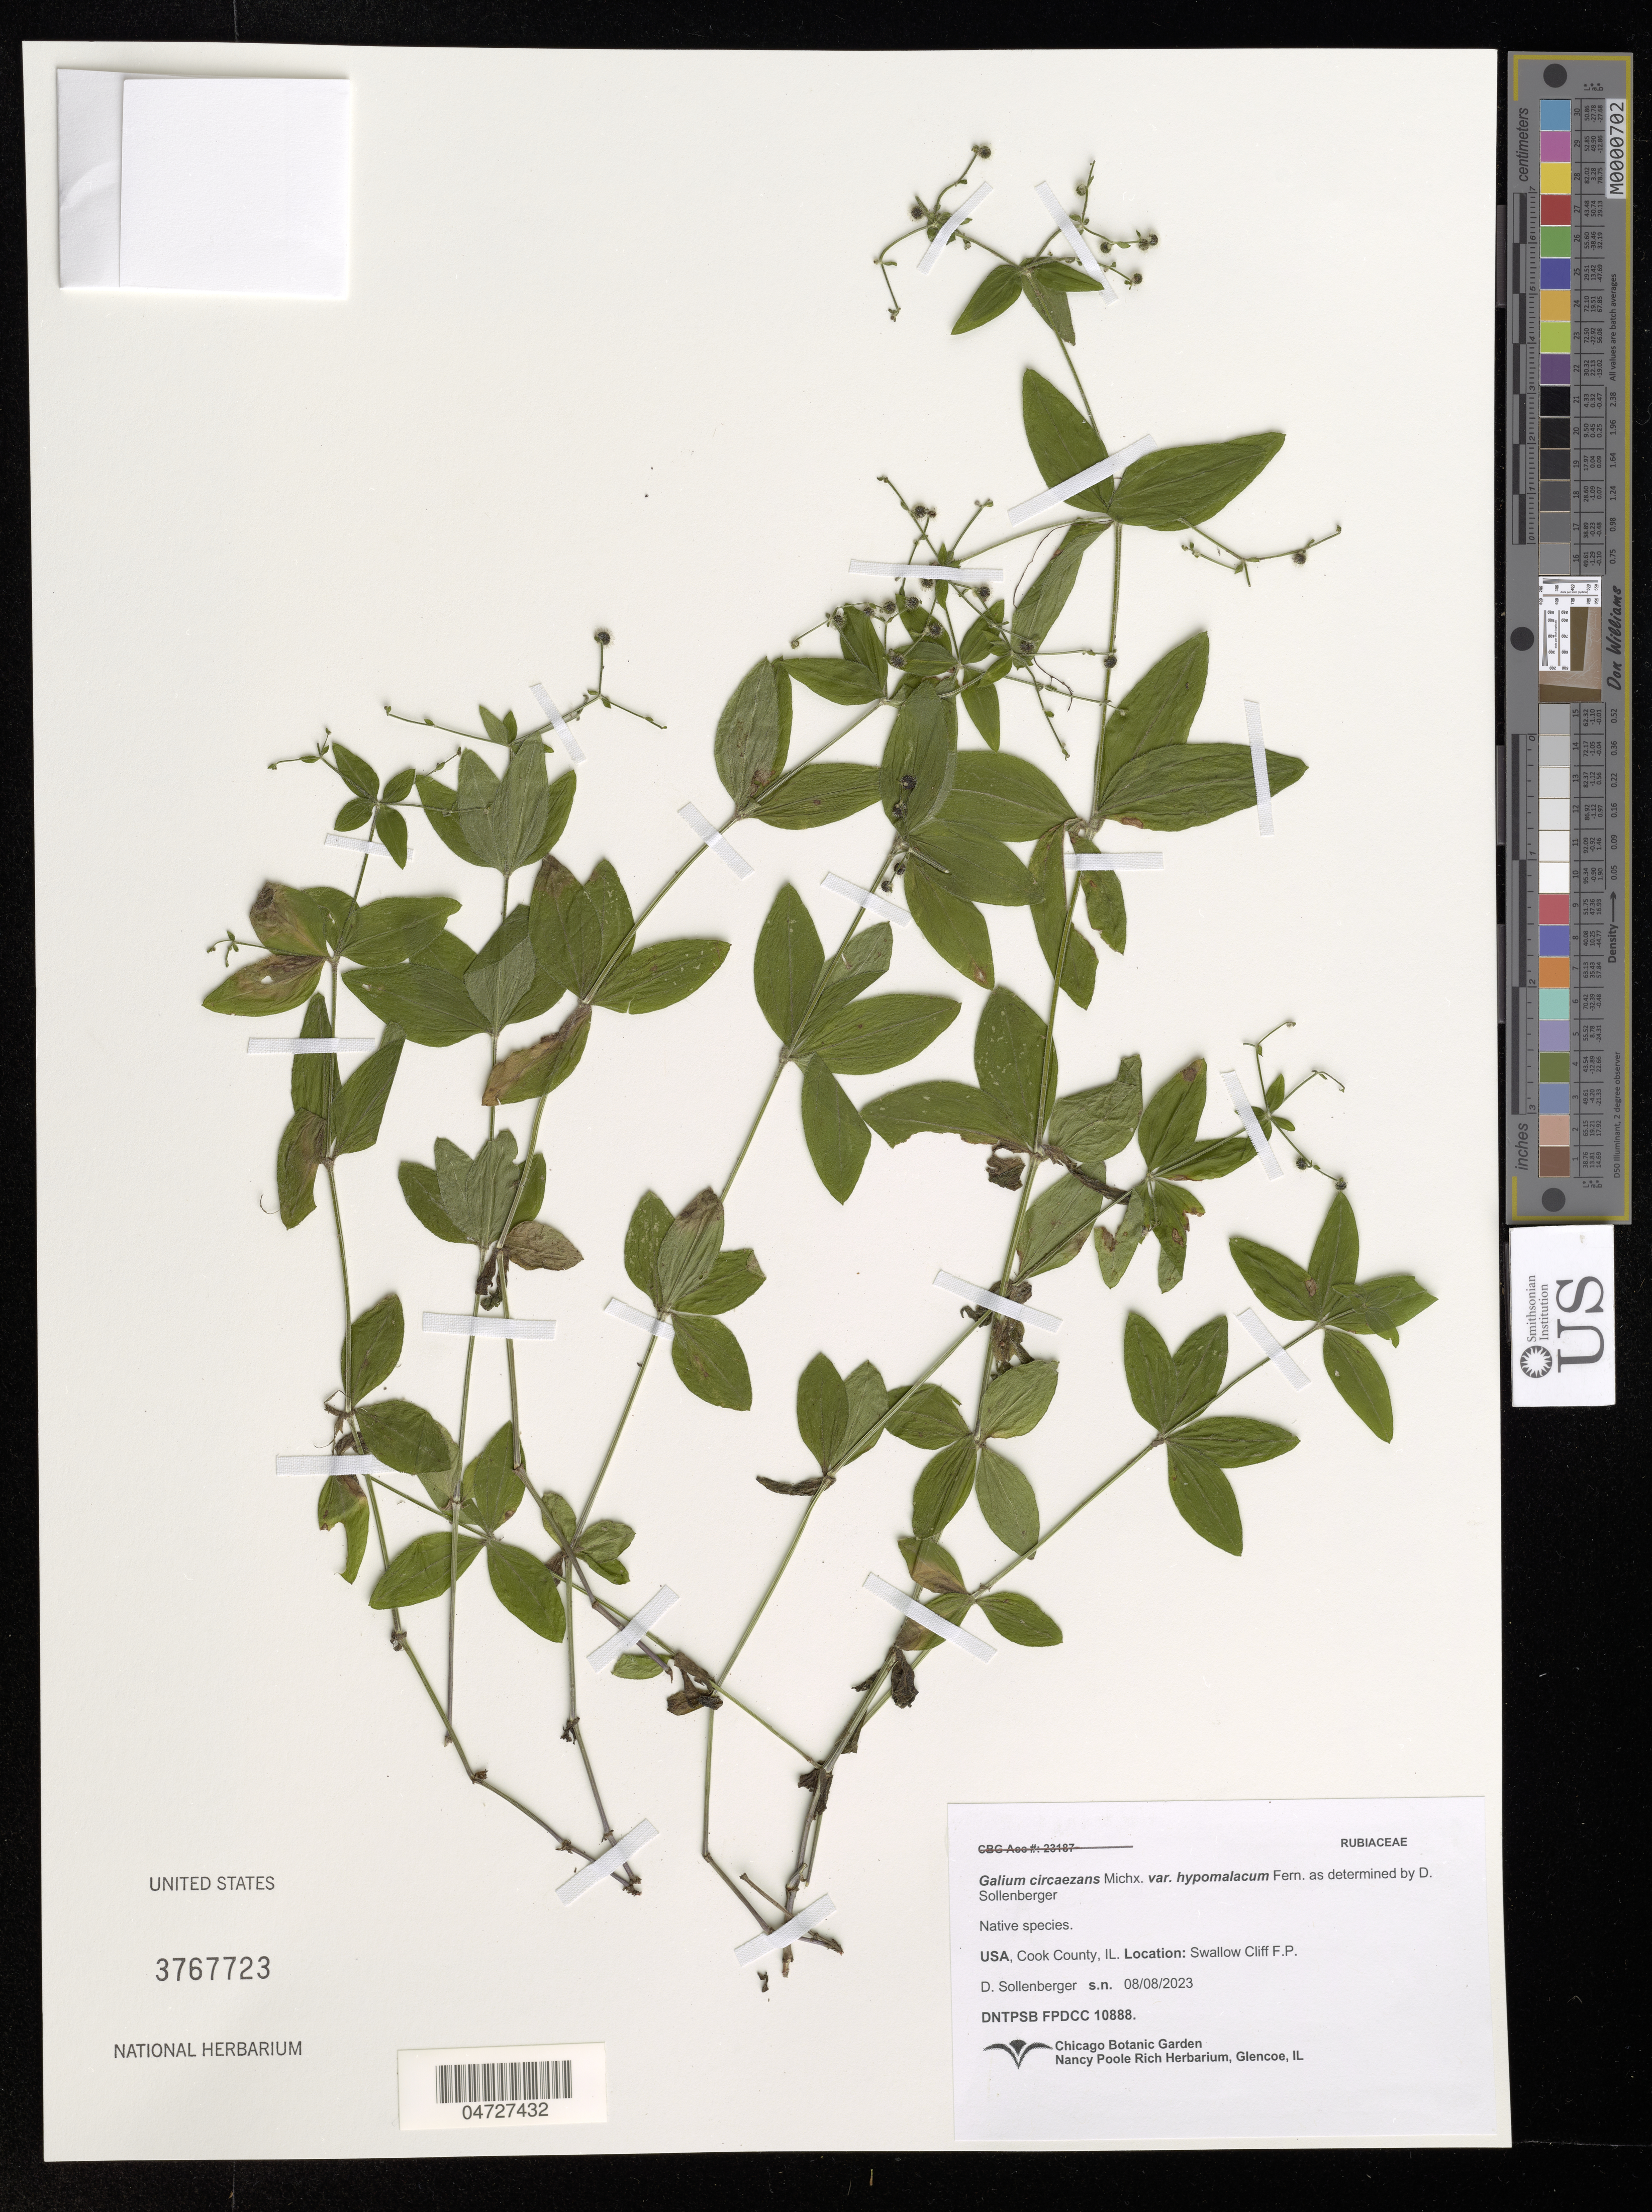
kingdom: Plantae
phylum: Tracheophyta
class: Magnoliopsida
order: Gentianales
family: Rubiaceae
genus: Galium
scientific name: Galium circaezans var. hypomalacum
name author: Fernald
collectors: D. Sollenberger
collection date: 2023-08-08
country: United States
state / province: Illinois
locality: Cook County. Swallow Cliff F.P.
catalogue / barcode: US 3767723